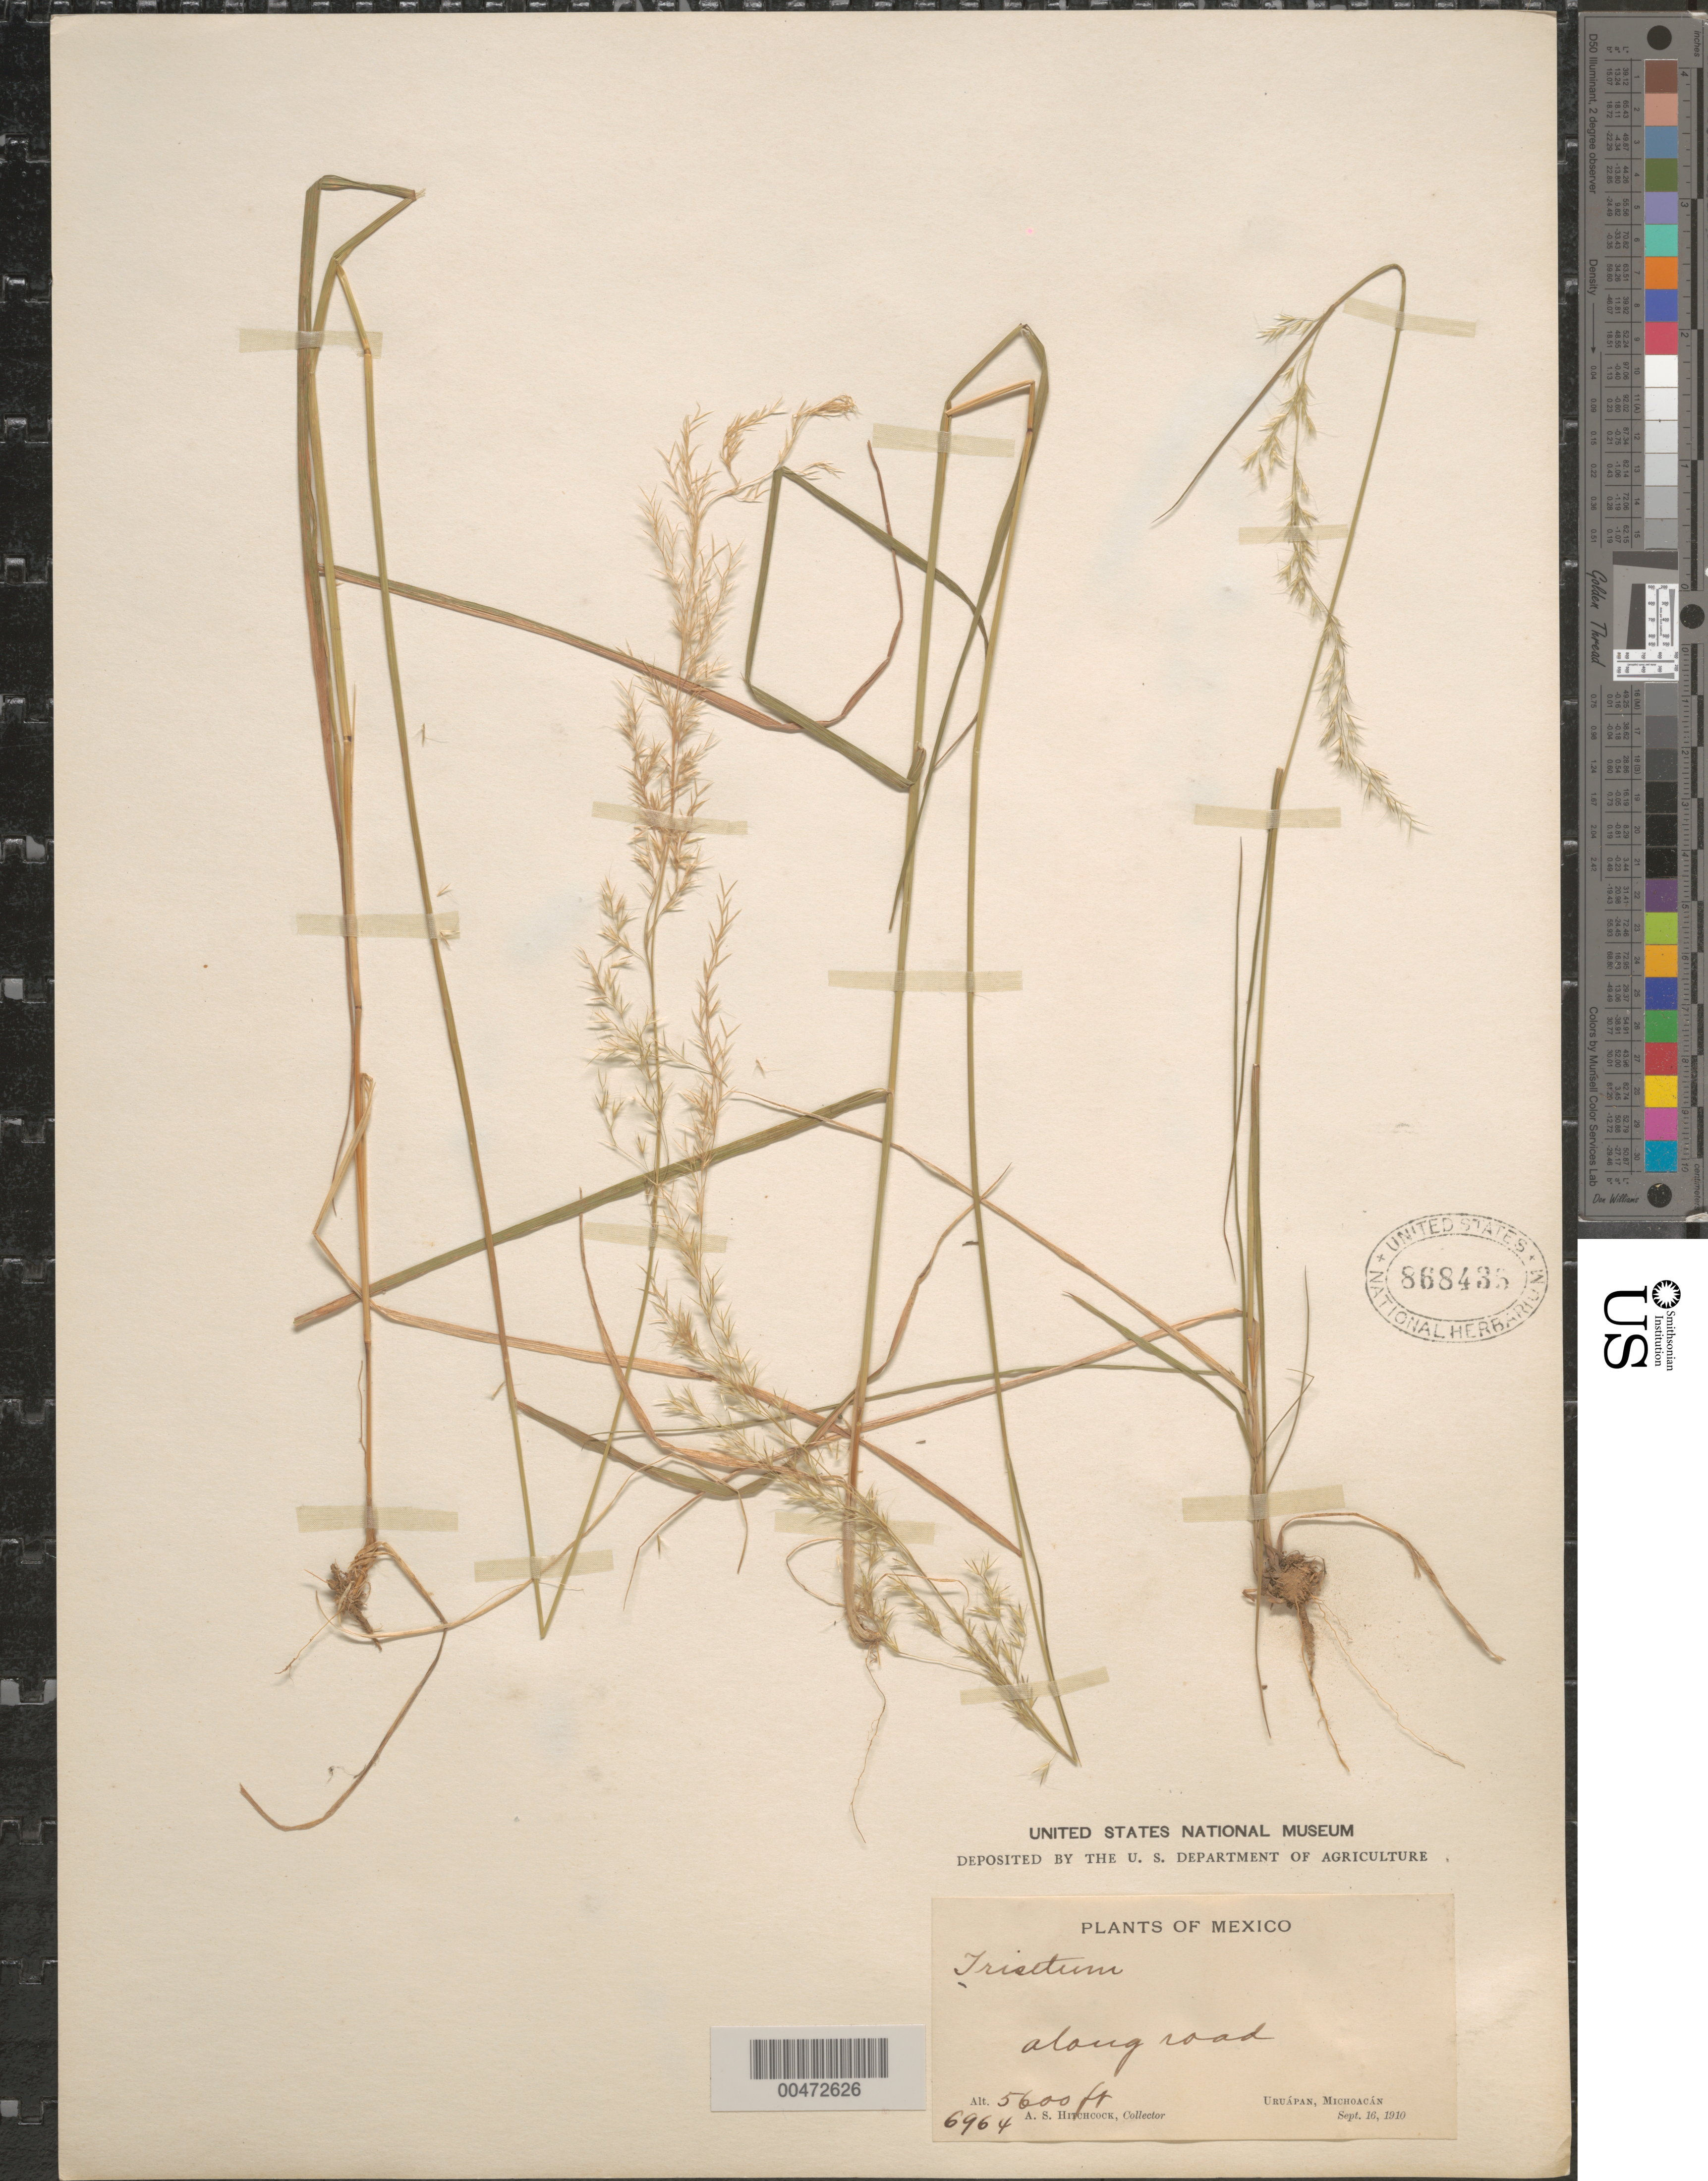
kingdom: Plantae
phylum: Tracheophyta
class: Liliopsida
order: Poales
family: Poaceae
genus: Trisetum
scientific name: Trisetum deyeuxioides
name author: (Kunth) Kunth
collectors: A. S. Hitchcock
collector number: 6964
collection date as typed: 16 Sep 1910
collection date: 1910-09-16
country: Mexico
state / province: Michoacán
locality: Uruapán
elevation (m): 1707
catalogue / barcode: US 868435